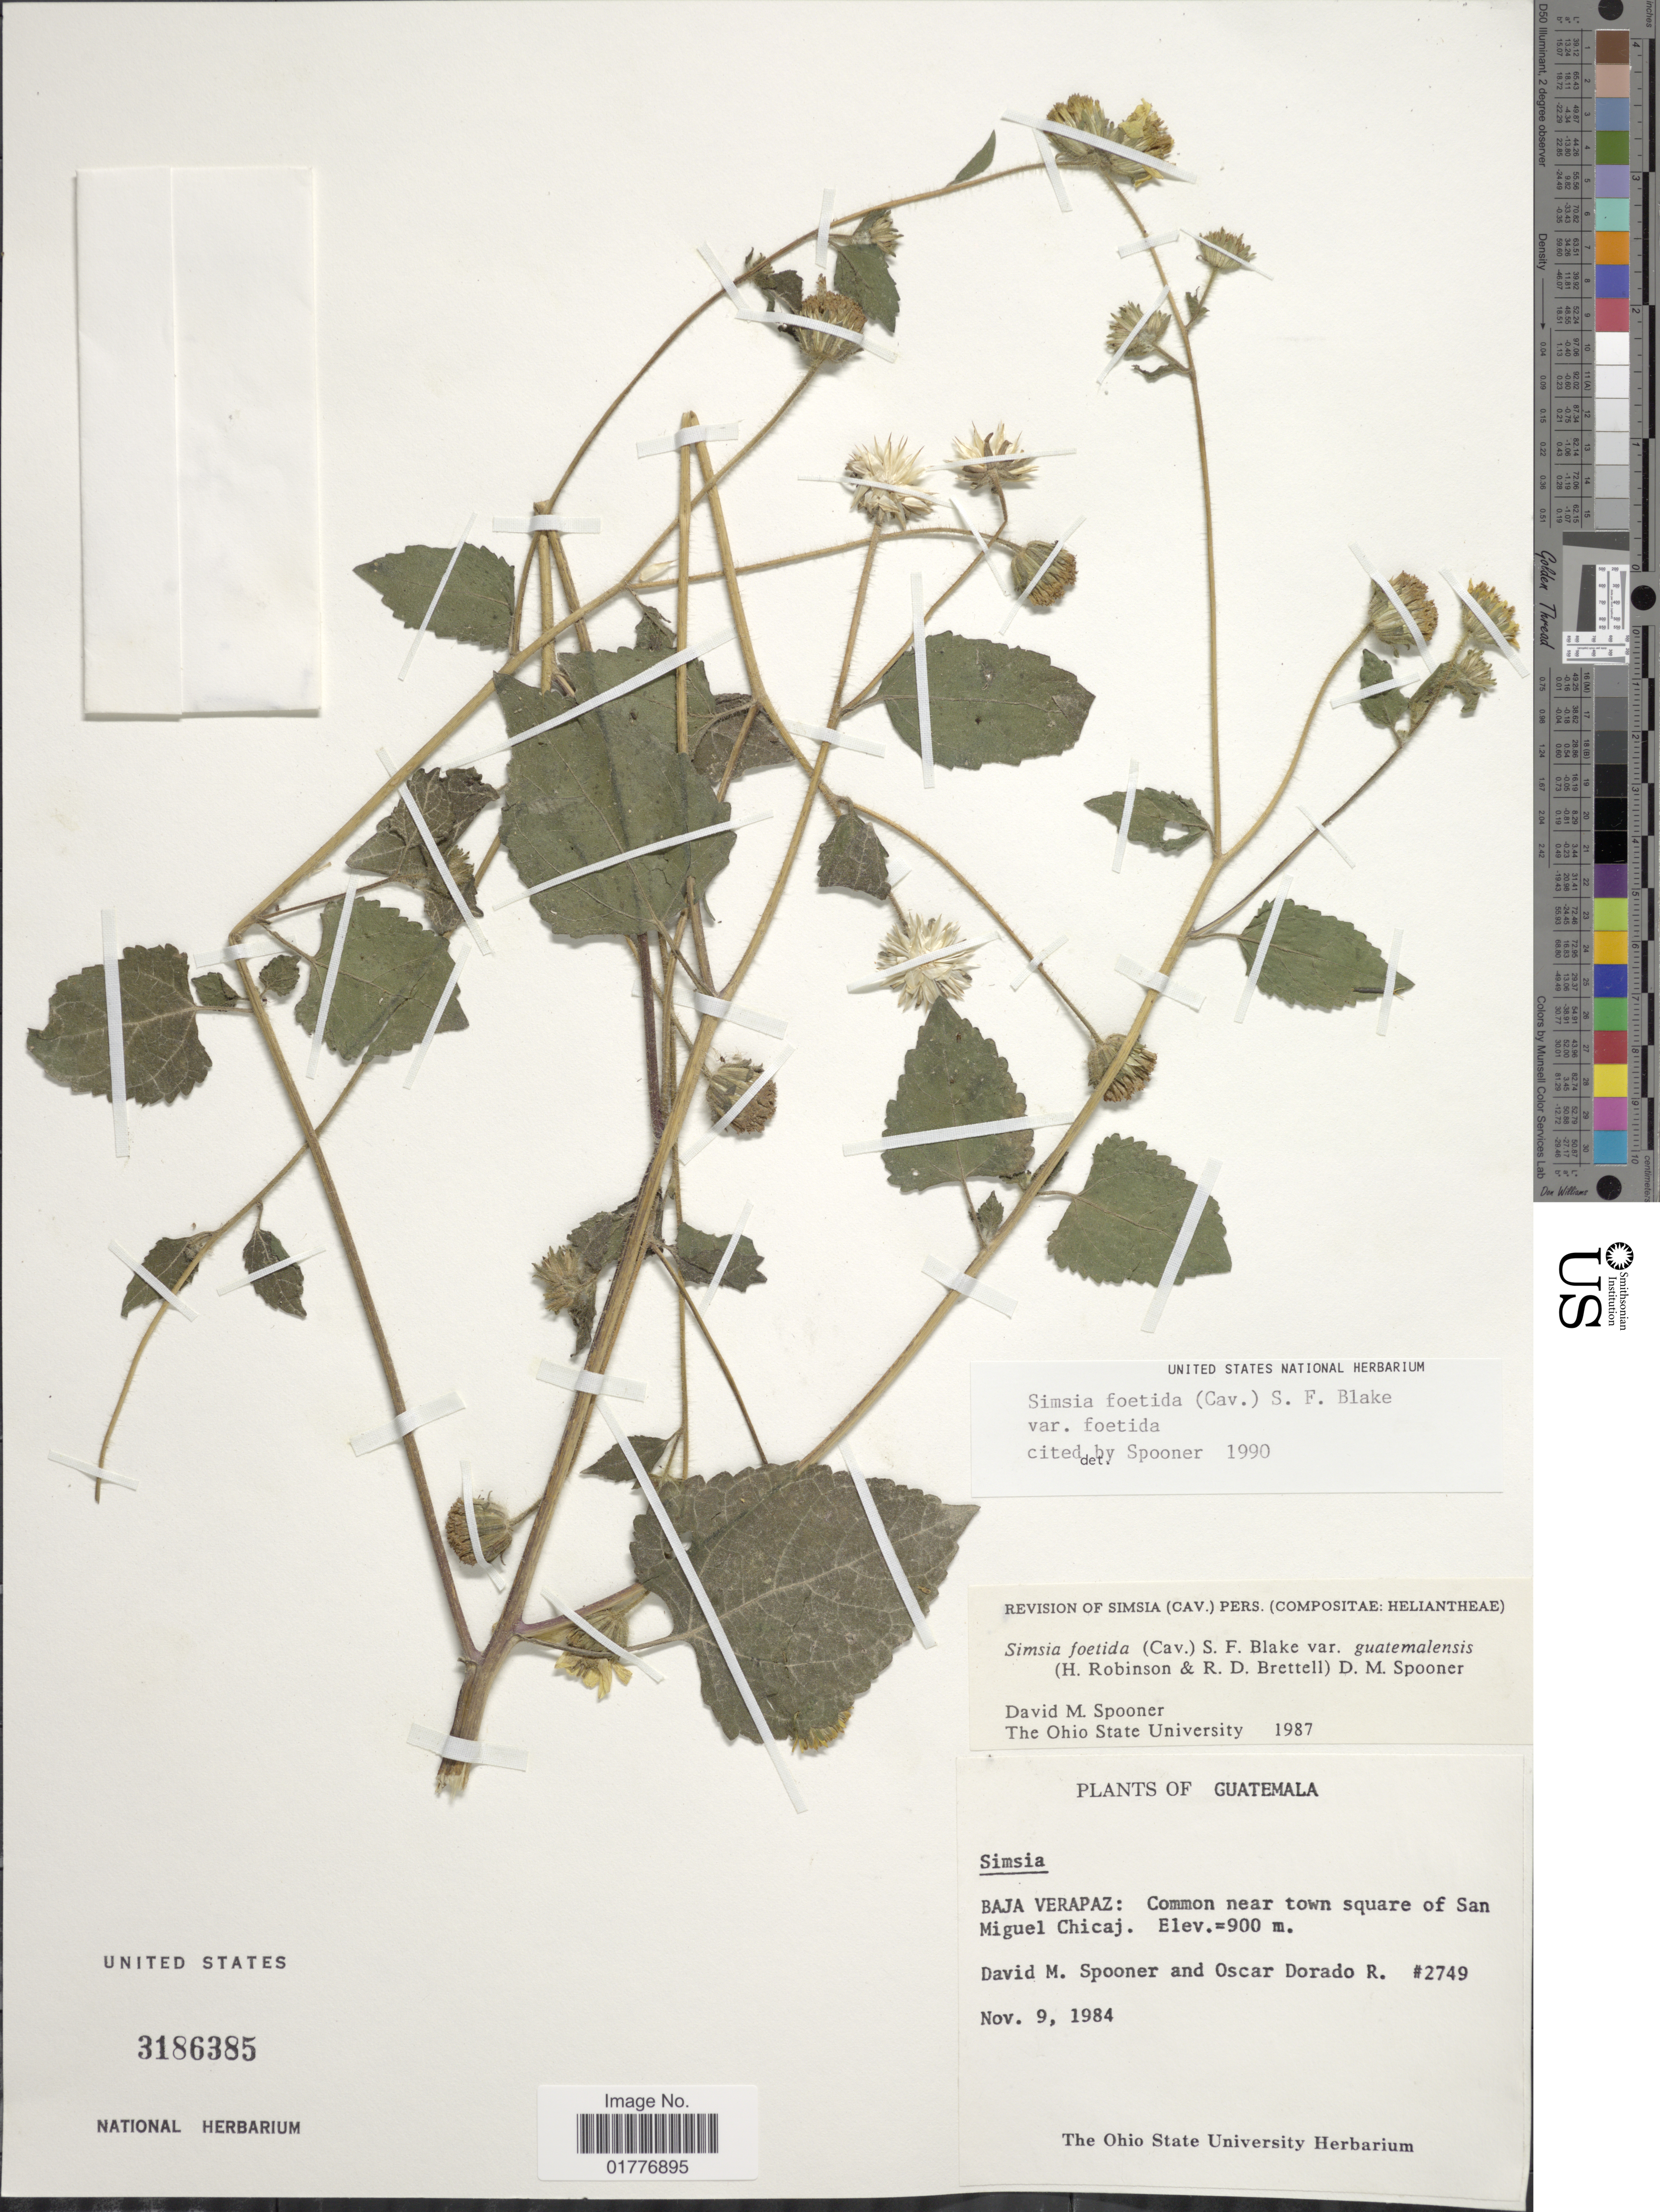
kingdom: Plantae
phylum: Tracheophyta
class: Magnoliopsida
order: Asterales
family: Asteraceae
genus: Simsia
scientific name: Simsia foetida var. foetida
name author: (Cav.) S.F. Blake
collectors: D. Spooner & O. R. Dorado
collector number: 2749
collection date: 1984-11-09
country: Guatemala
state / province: Baja Verapaz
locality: Baja Verapaz: Common near town square of San Miguel Chicaj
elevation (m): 900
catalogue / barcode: US 3186385